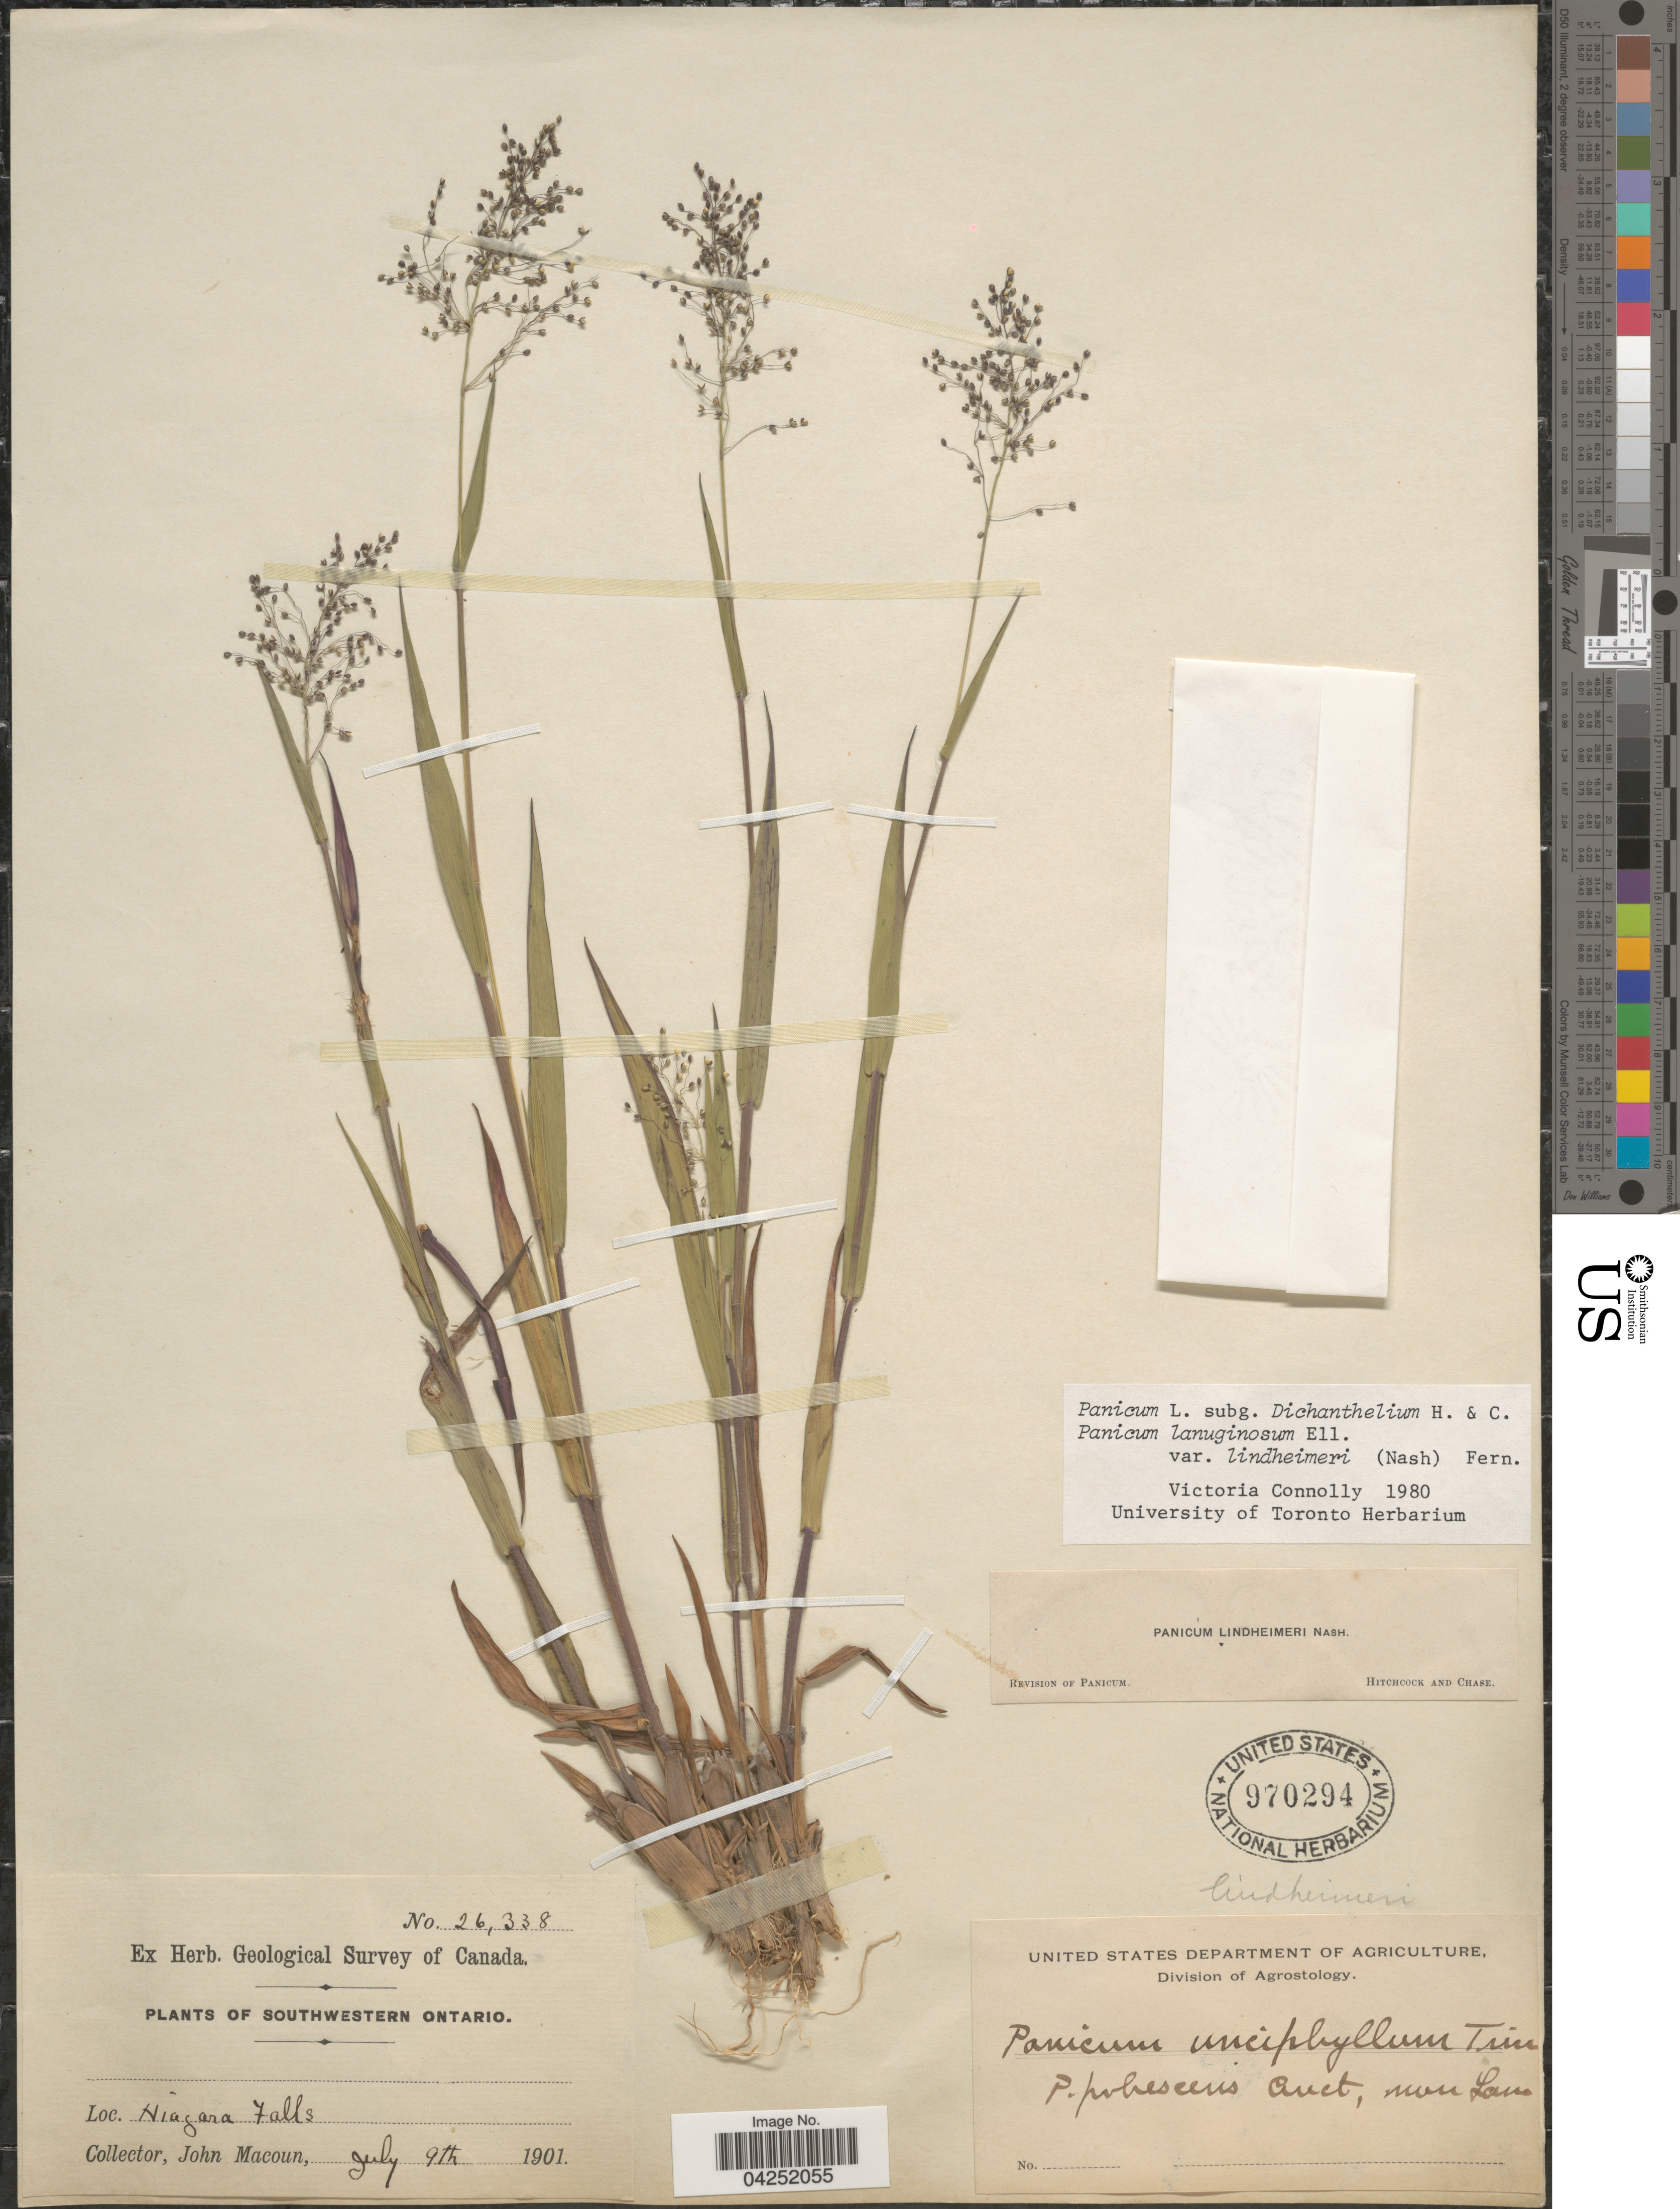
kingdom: Plantae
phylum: Tracheophyta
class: Liliopsida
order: Poales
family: Poaceae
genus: Dichanthelium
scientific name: Dichanthelium acuminatum var. lindheimeri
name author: (Nash) Gould & C.A. Clark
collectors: J. Macoun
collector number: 26338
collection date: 1901-07-09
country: Canada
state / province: Ontario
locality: Geological Survey of Canada. Southwestern Ontario. Niagara Falls.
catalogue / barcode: US 970294